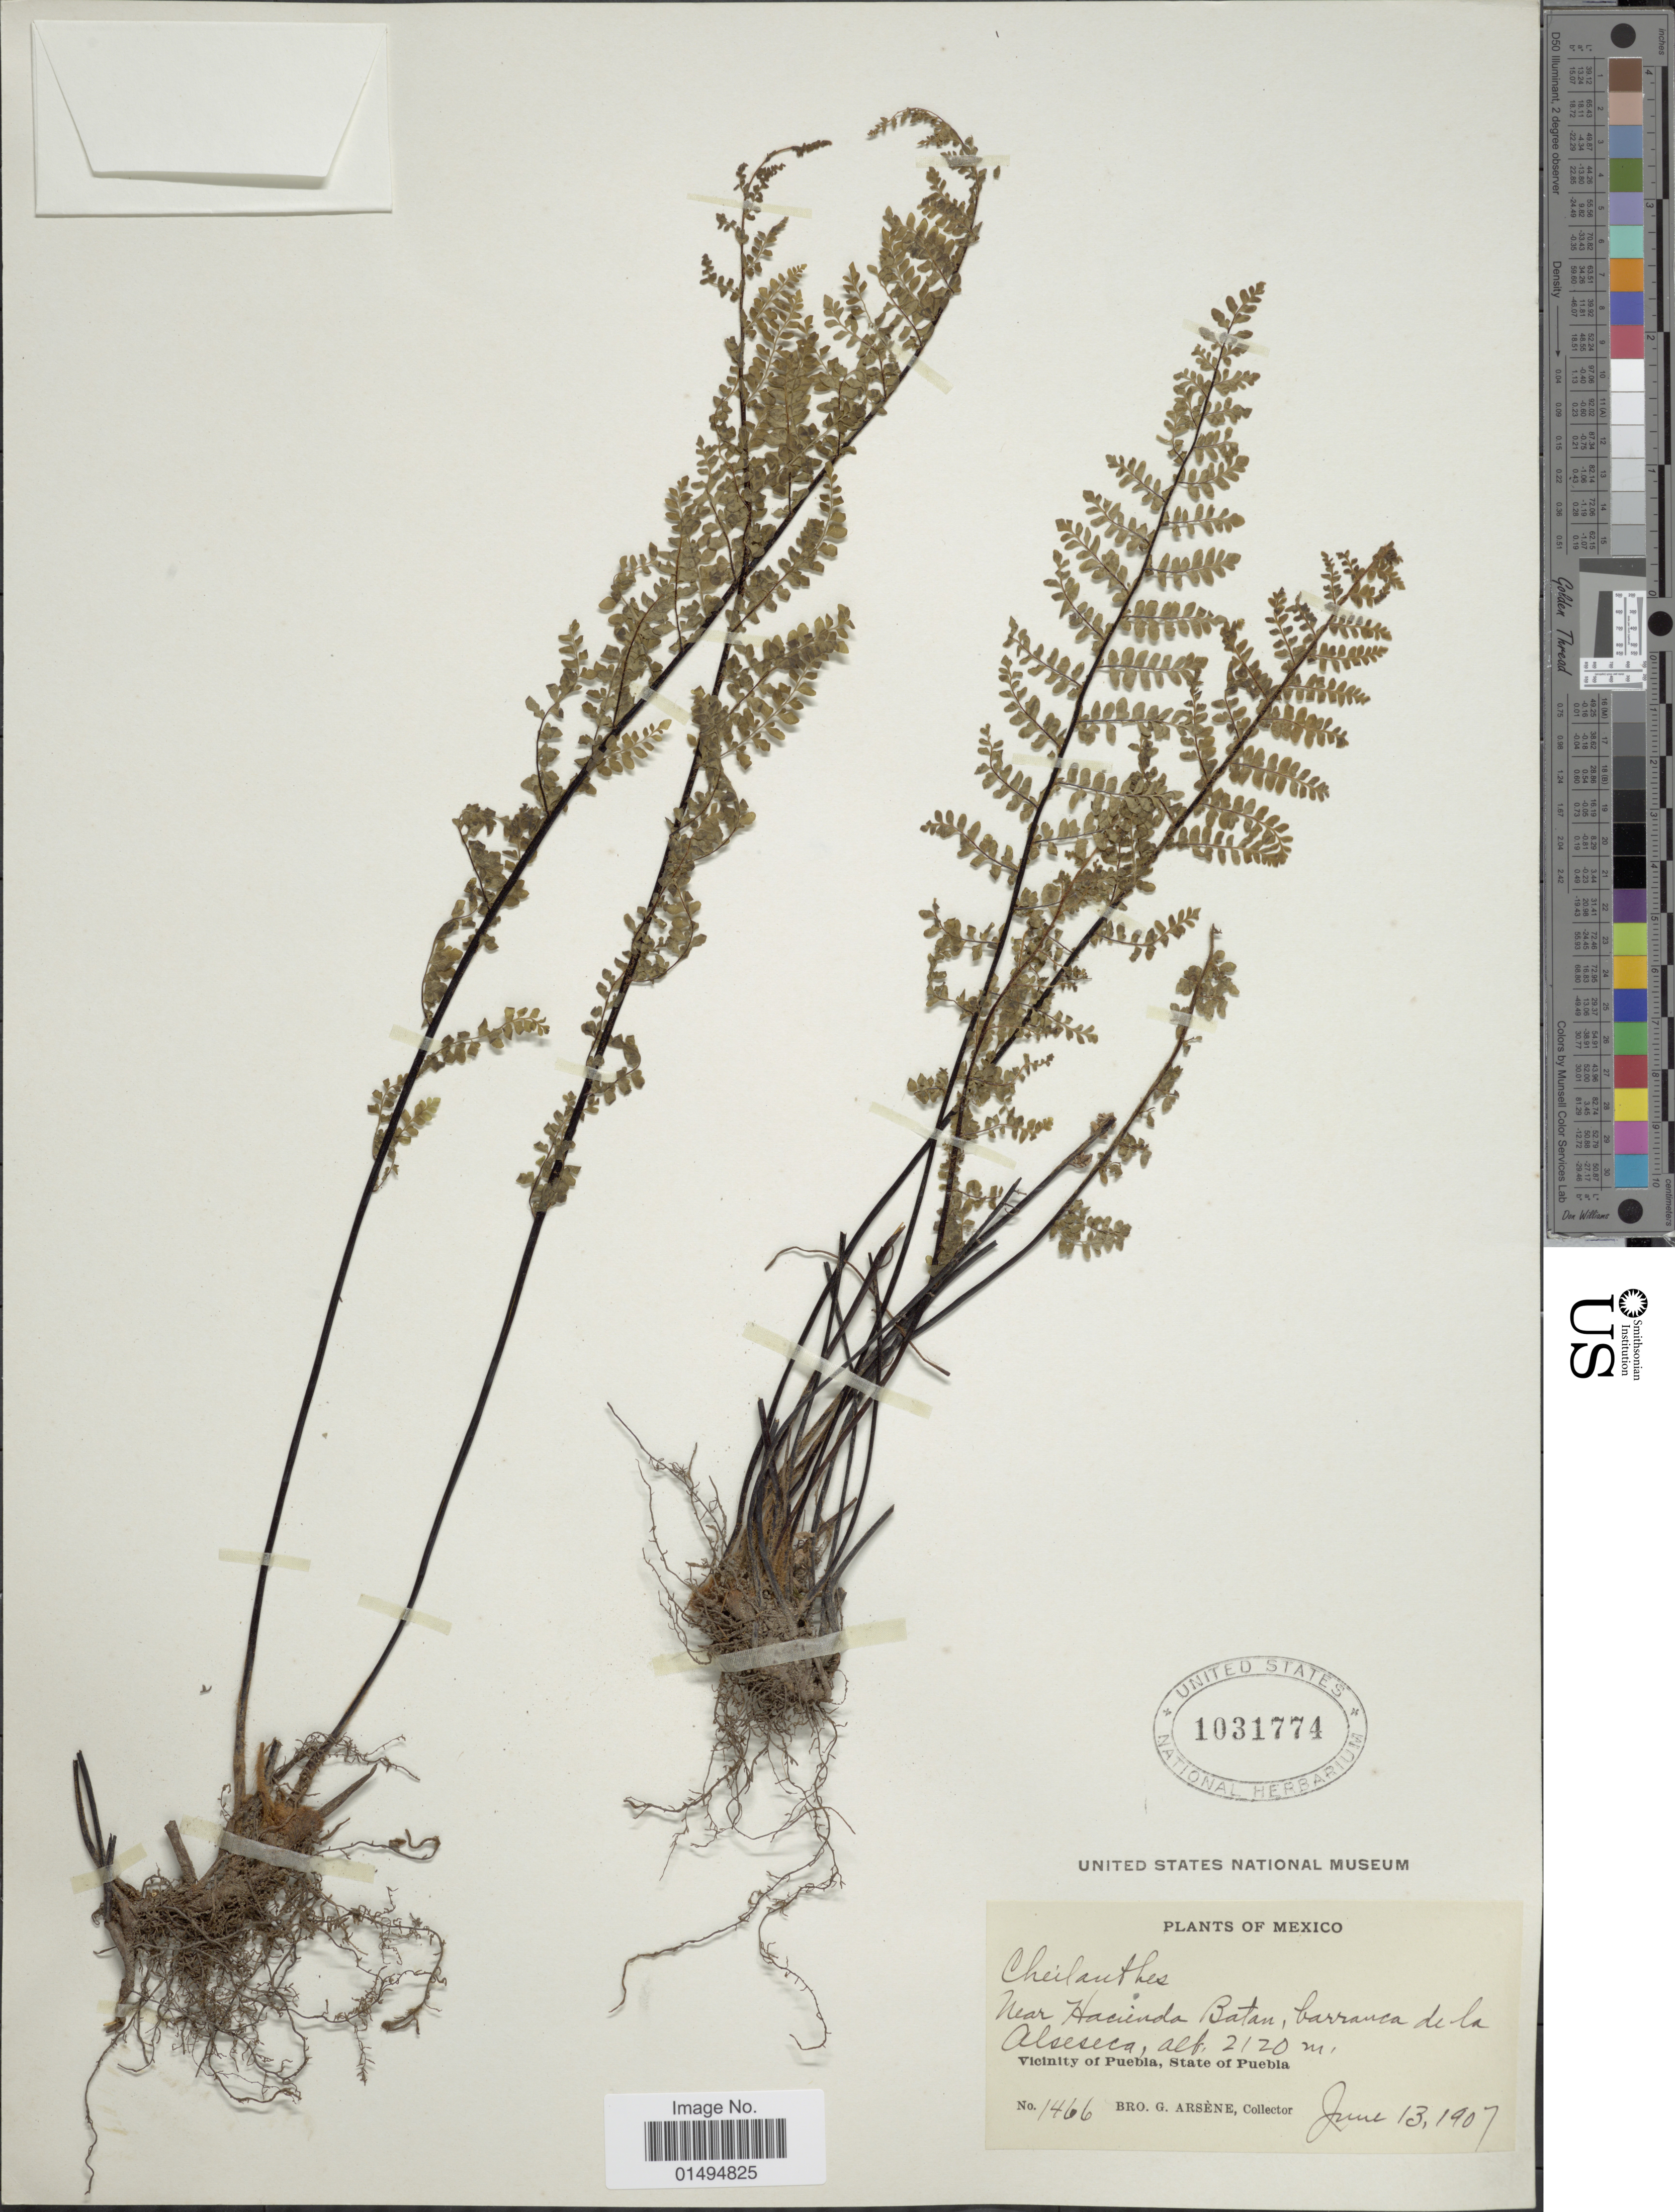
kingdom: Plantae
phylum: Tracheophyta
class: Polypodiopsida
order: Polypodiales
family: Pteridaceae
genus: Myriopteris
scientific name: Myriopteris notholaenoides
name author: (Desv.) Grusz & Windham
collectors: Bro. G. Arsène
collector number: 1466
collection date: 1907-06-13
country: Mexico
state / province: Puebla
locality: Near Hacienda Batan, barranca de la Alseseca. Vicinity of Puebla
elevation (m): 2120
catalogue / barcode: US 1031774